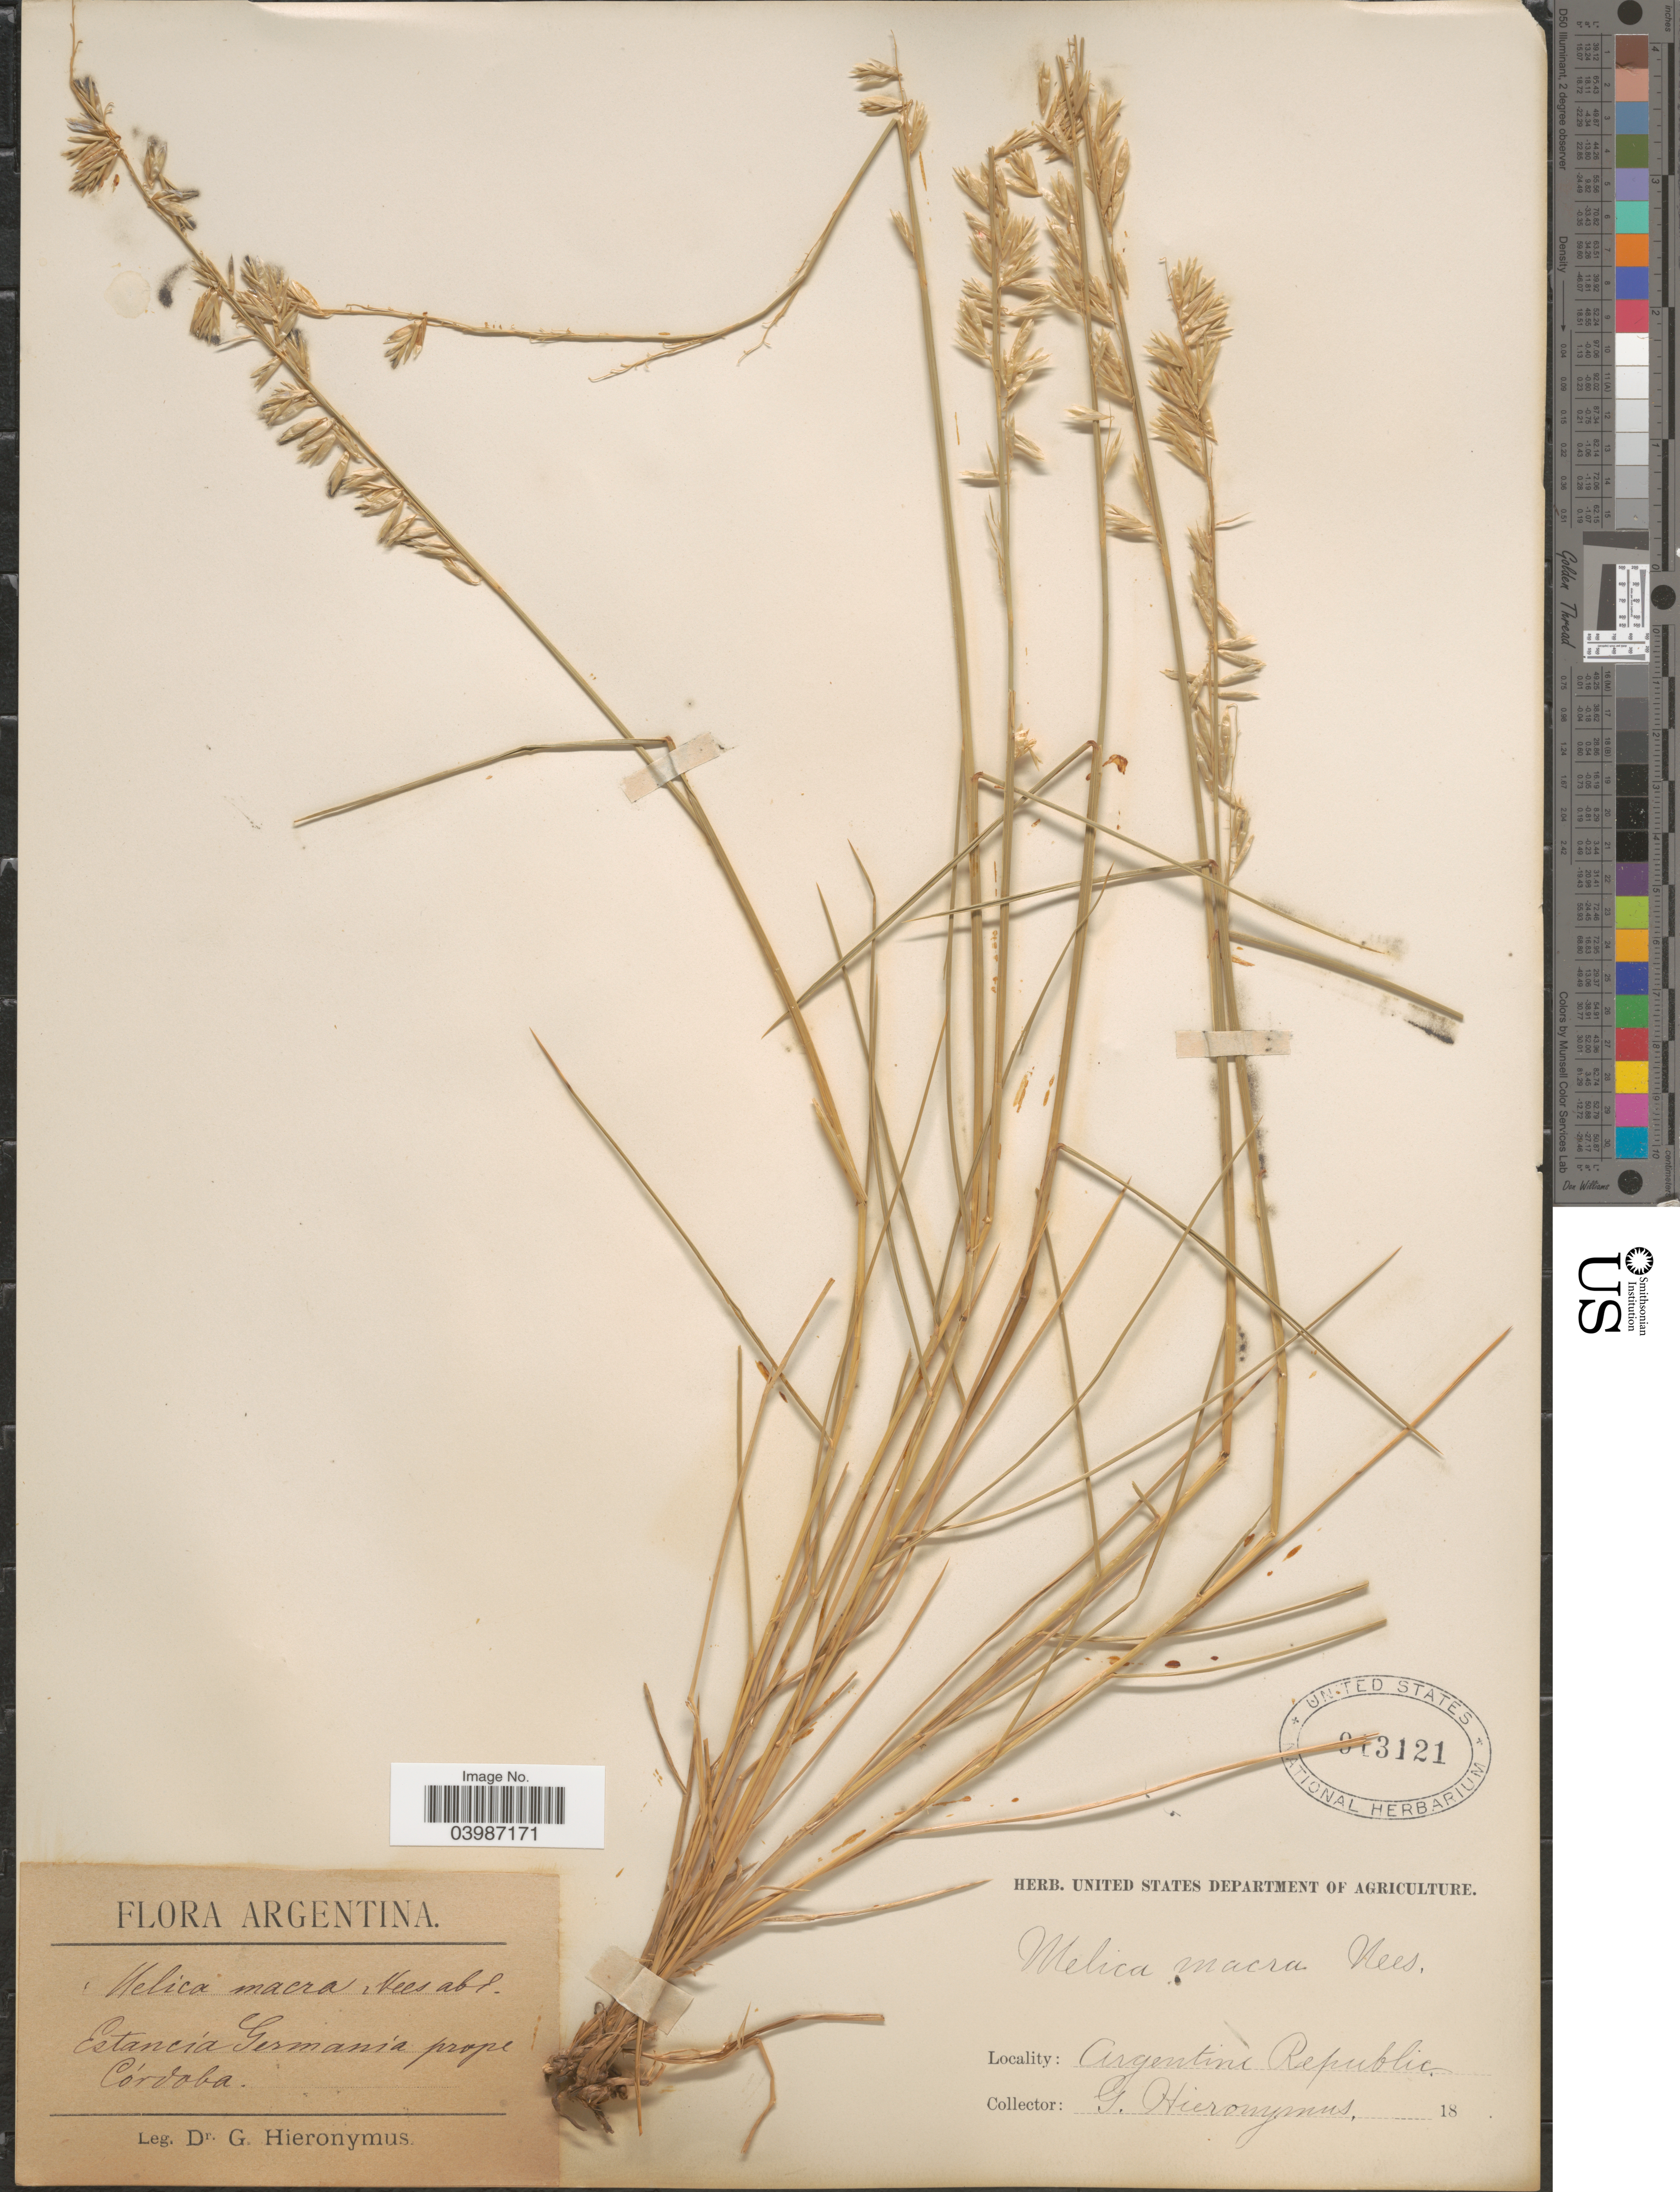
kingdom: Plantae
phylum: Tracheophyta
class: Liliopsida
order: Poales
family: Poaceae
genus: Melica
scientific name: Melica macra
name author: Nees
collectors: G. H. Hieronymus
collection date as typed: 18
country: Argentina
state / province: Cordoba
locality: Estancía Germania prope.